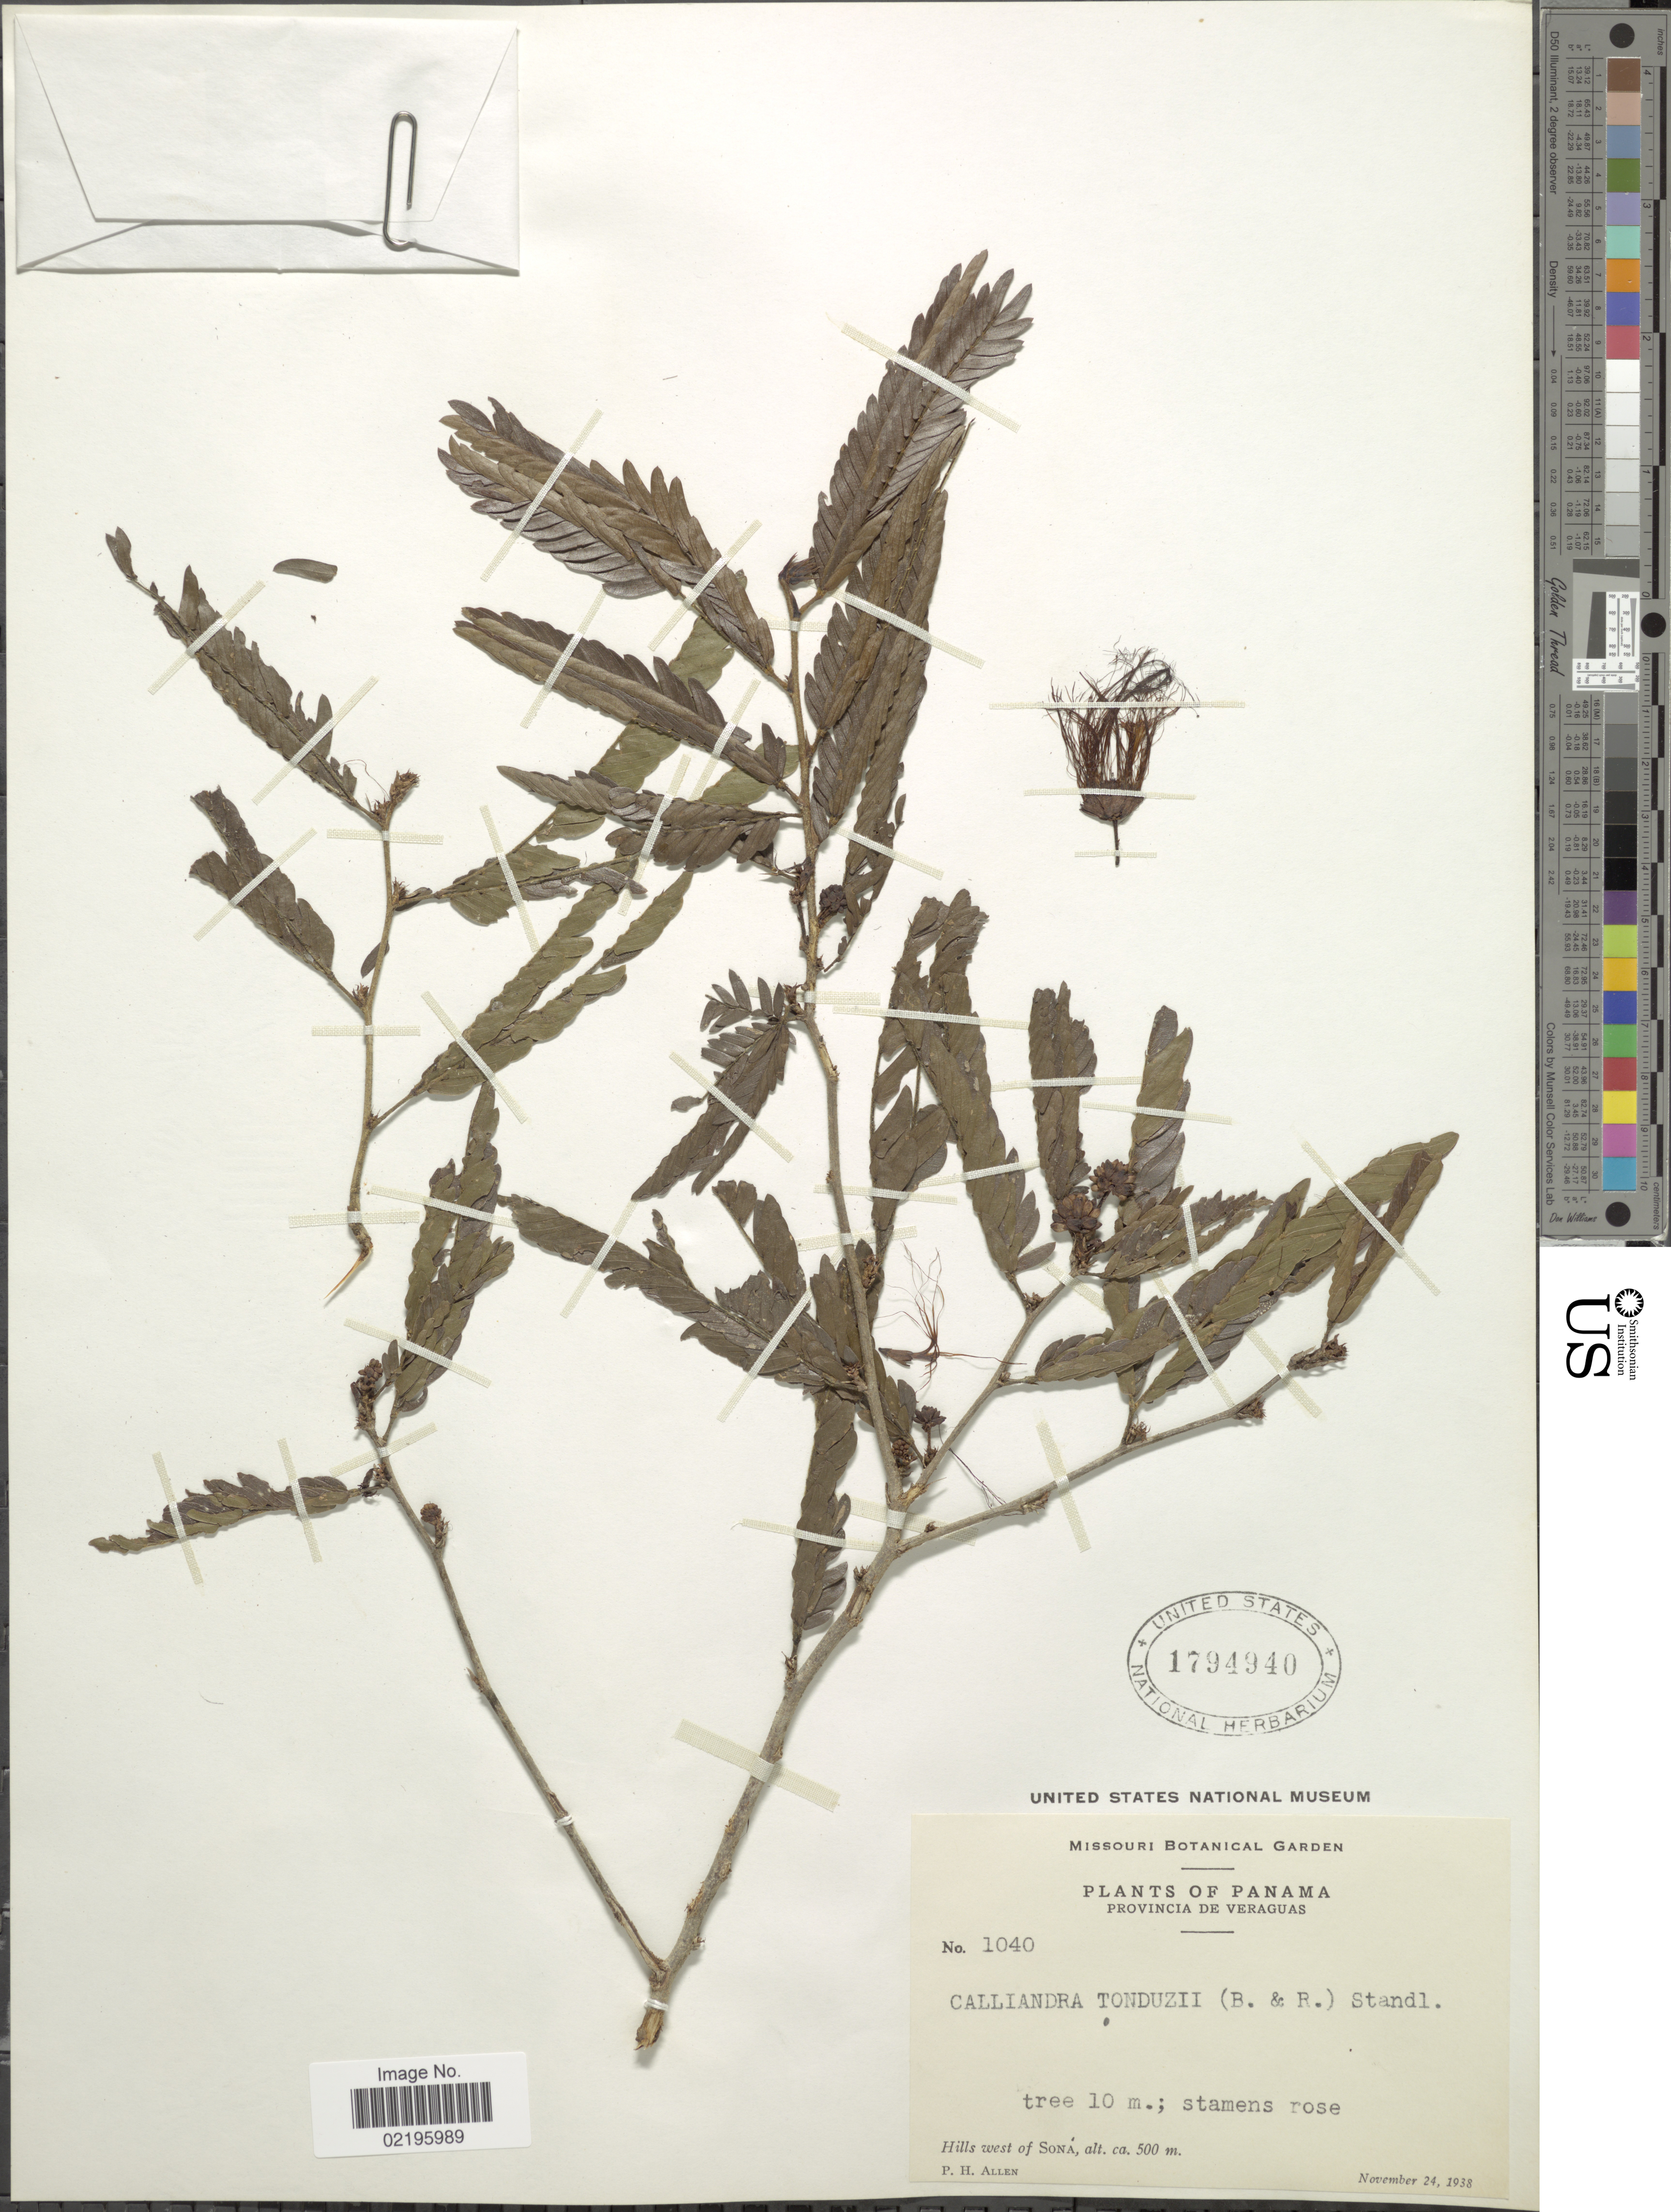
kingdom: Plantae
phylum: Tracheophyta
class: Magnoliopsida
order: Fabales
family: Fabaceae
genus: Calliandra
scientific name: Calliandra tonduzii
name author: (Britton) Standl.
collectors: P. H. Allen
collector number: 1040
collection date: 1938-11-24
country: Panama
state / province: Veraguas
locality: Hills west of Sona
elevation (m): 500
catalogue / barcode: US 1794940